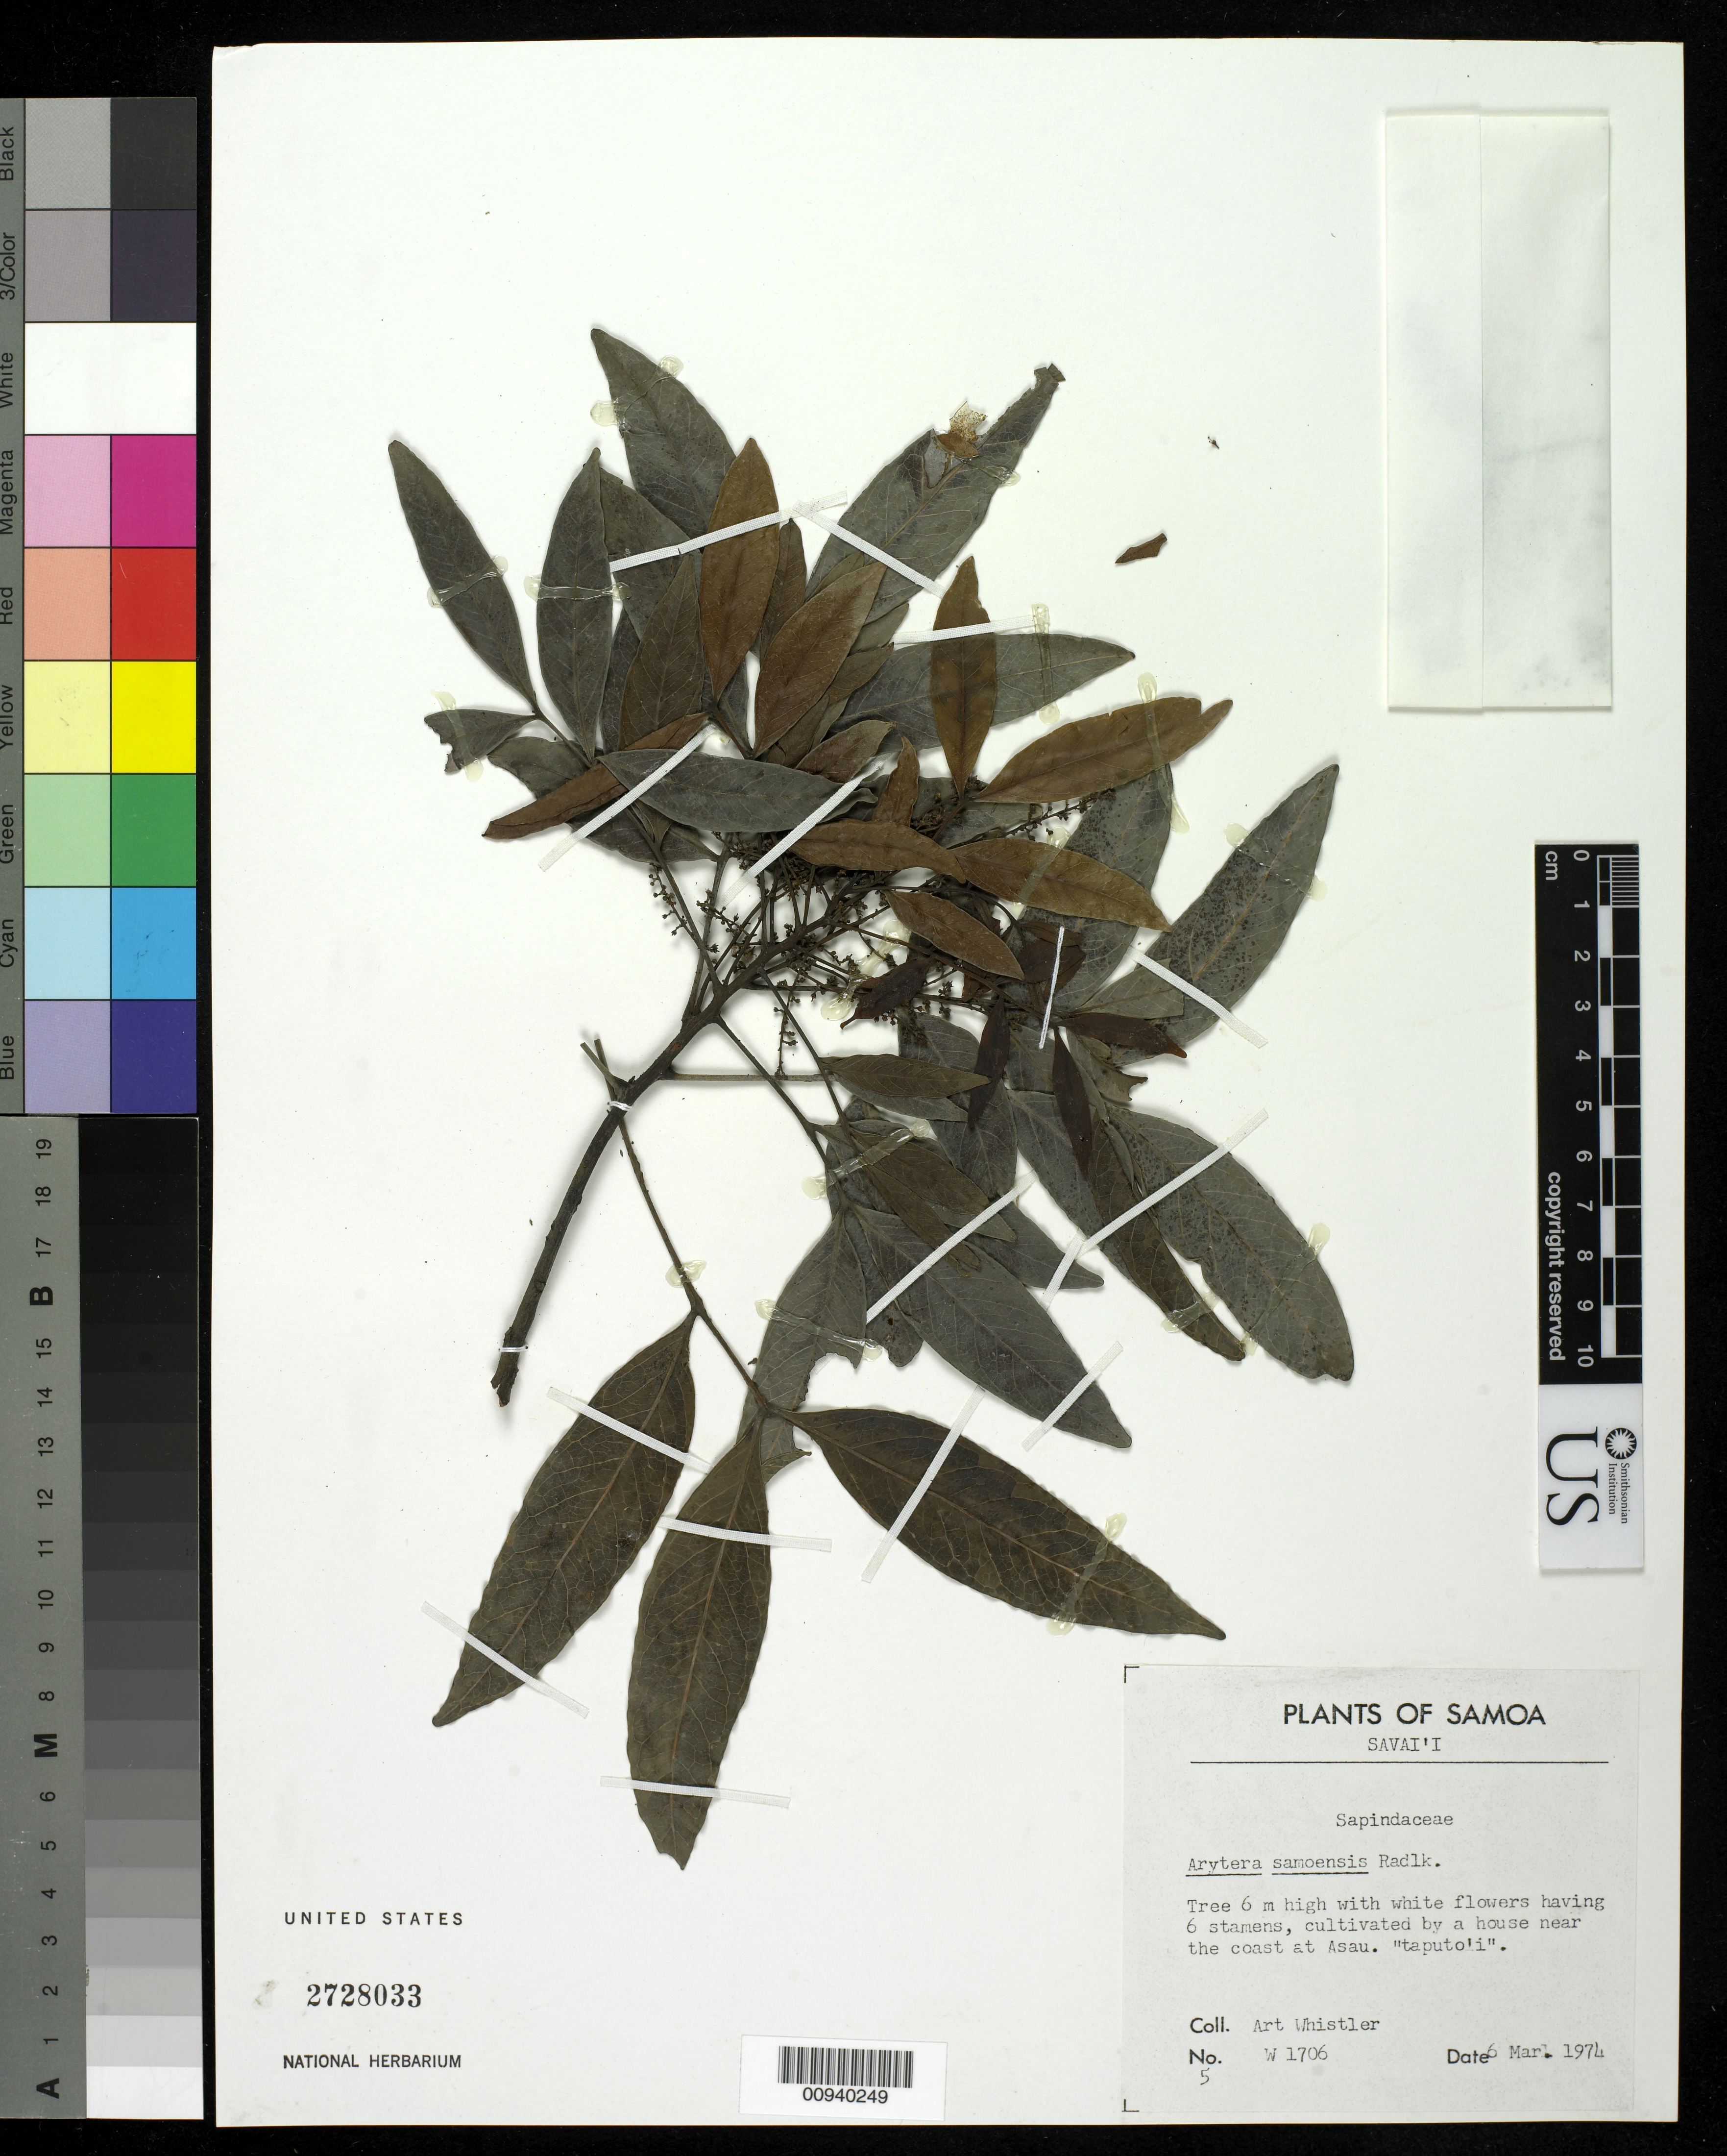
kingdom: Plantae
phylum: Tracheophyta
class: Magnoliopsida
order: Sapindales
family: Sapindaceae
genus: Lepidocupania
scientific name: Lepidocupania brackenridgei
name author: (A. Gray) Buerki et al.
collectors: A. Whistler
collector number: W 1706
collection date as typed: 06 Mar 1974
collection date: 1974-03-06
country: Samoa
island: Savai'i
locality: Near the coast at Asau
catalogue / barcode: US 2728033